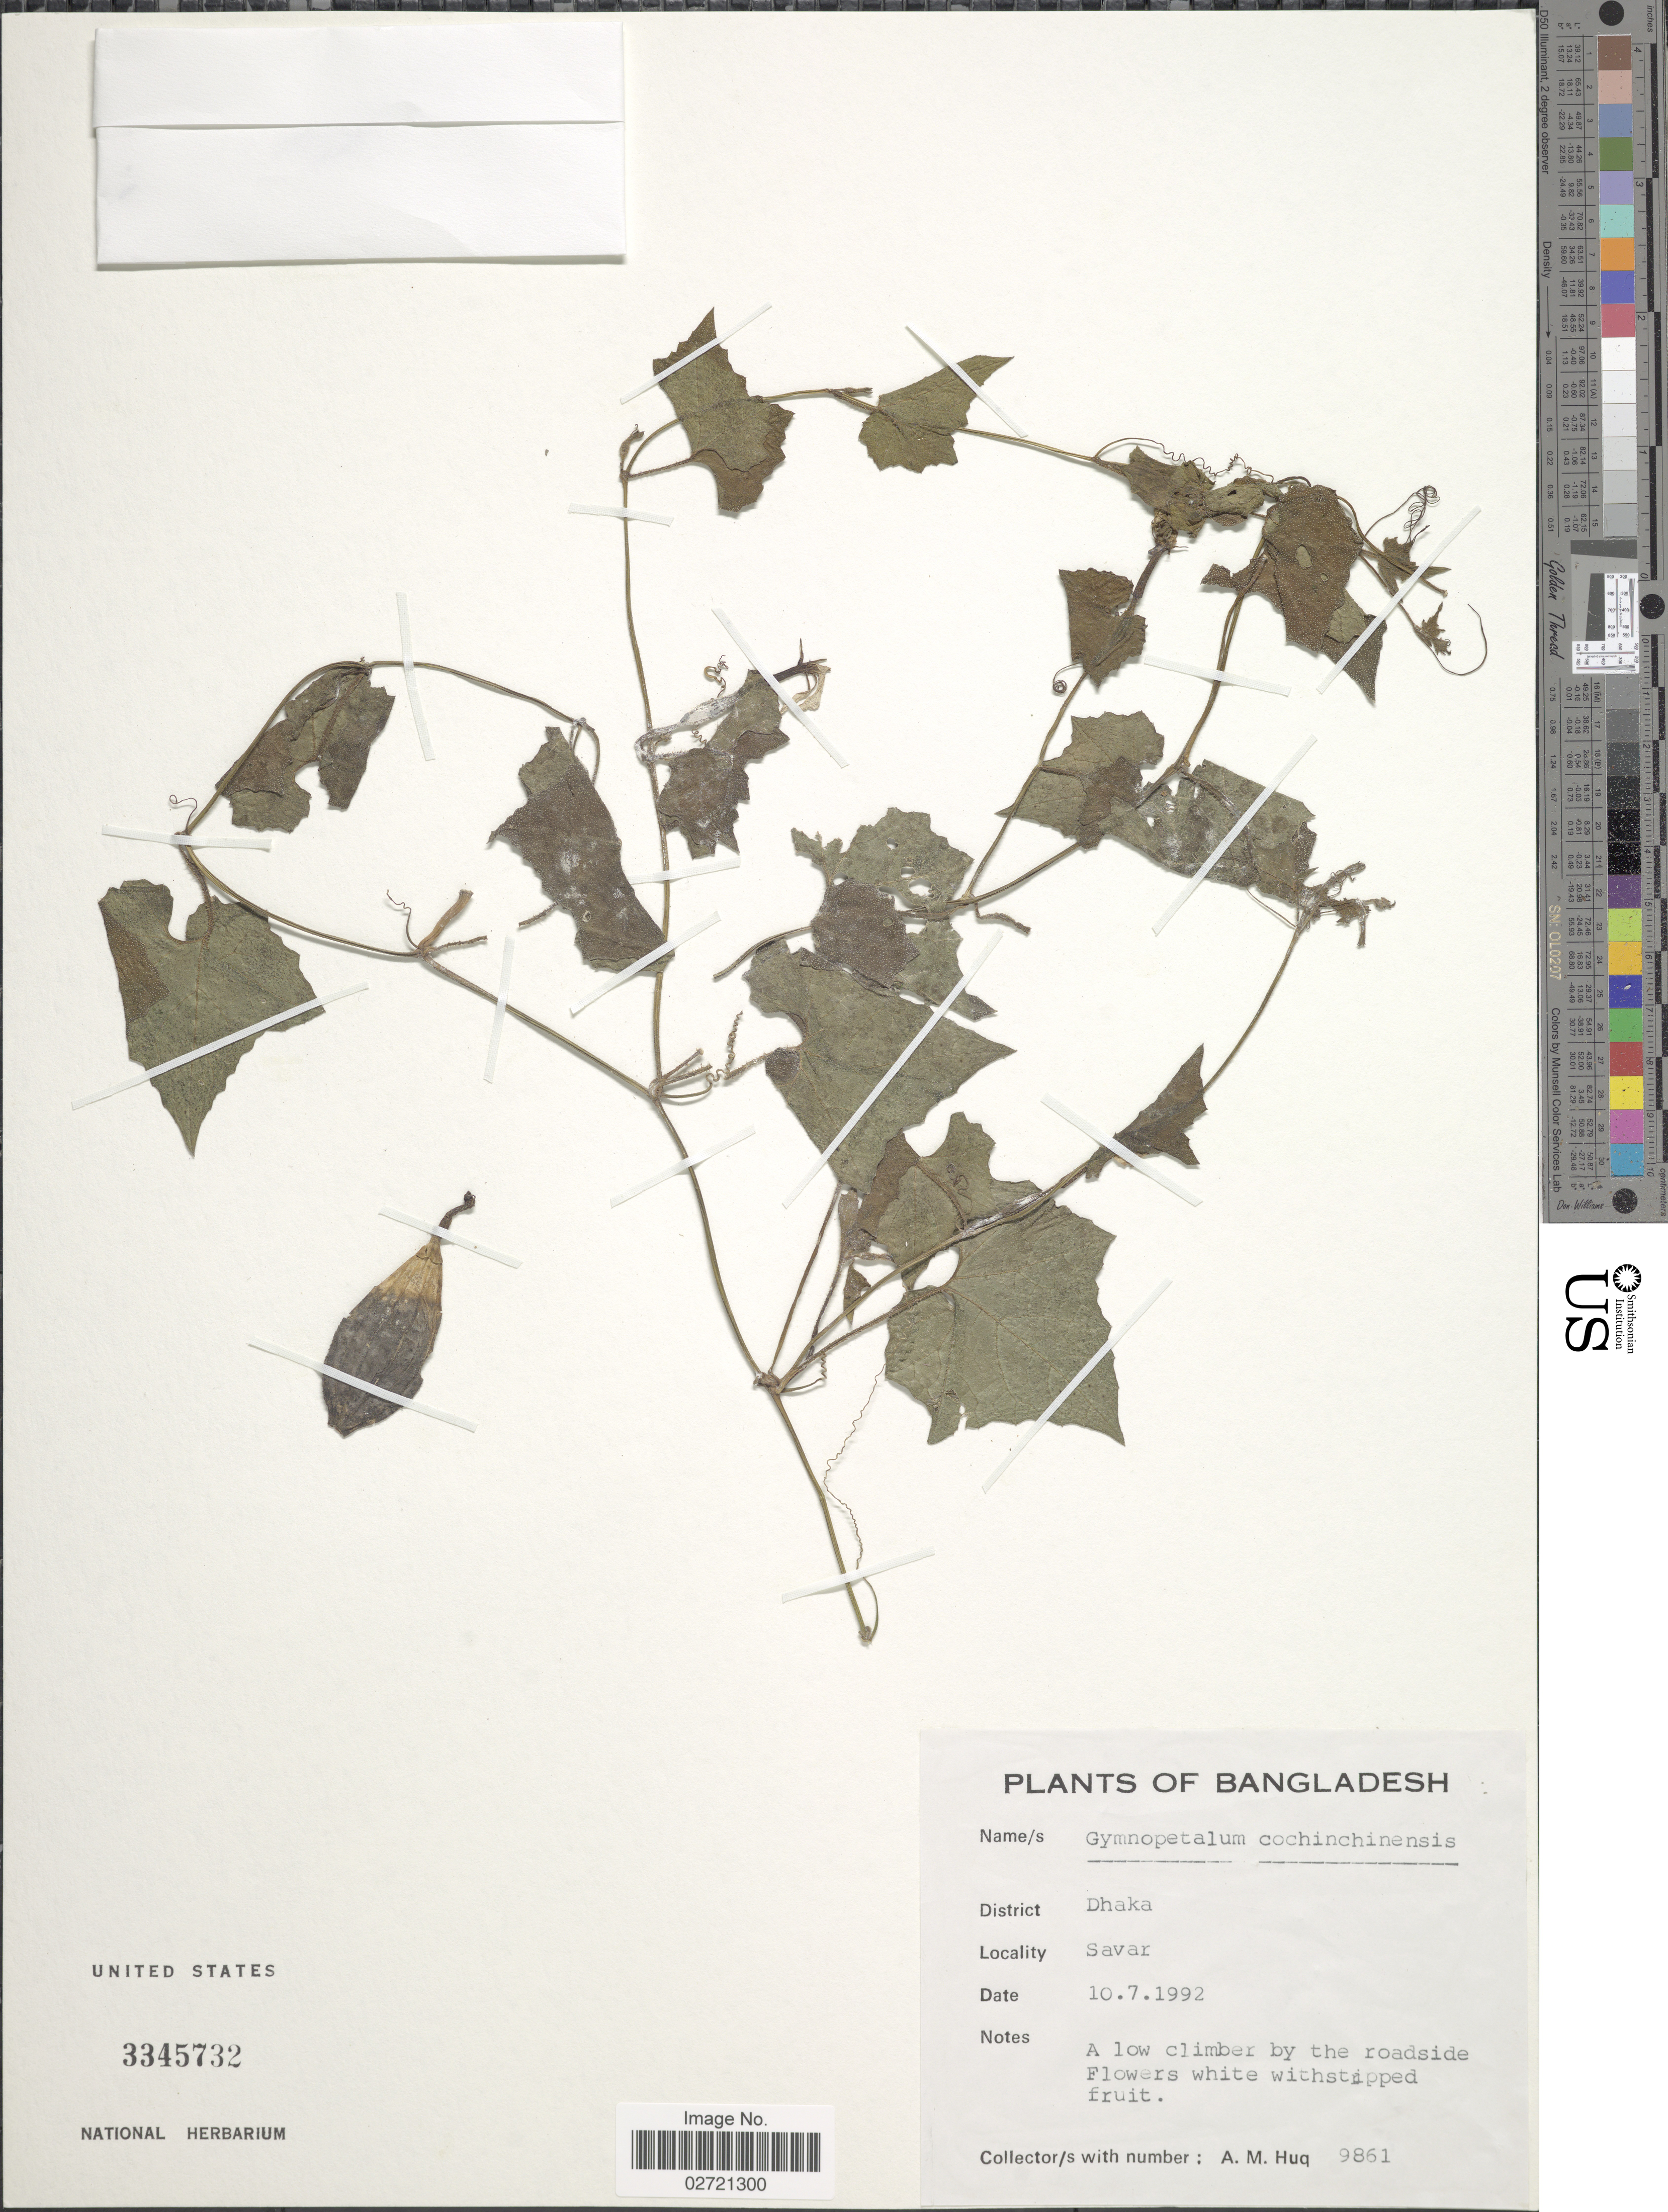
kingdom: Plantae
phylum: Tracheophyta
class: Magnoliopsida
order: Cucurbitales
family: Cucurbitaceae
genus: Trichosanthes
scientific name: Trichosanthes costata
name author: Blume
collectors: A. M. Huq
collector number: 9861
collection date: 1992-07-10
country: Bangladesh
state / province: Dhaka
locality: District Dhaka, Savar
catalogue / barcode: US 3345732